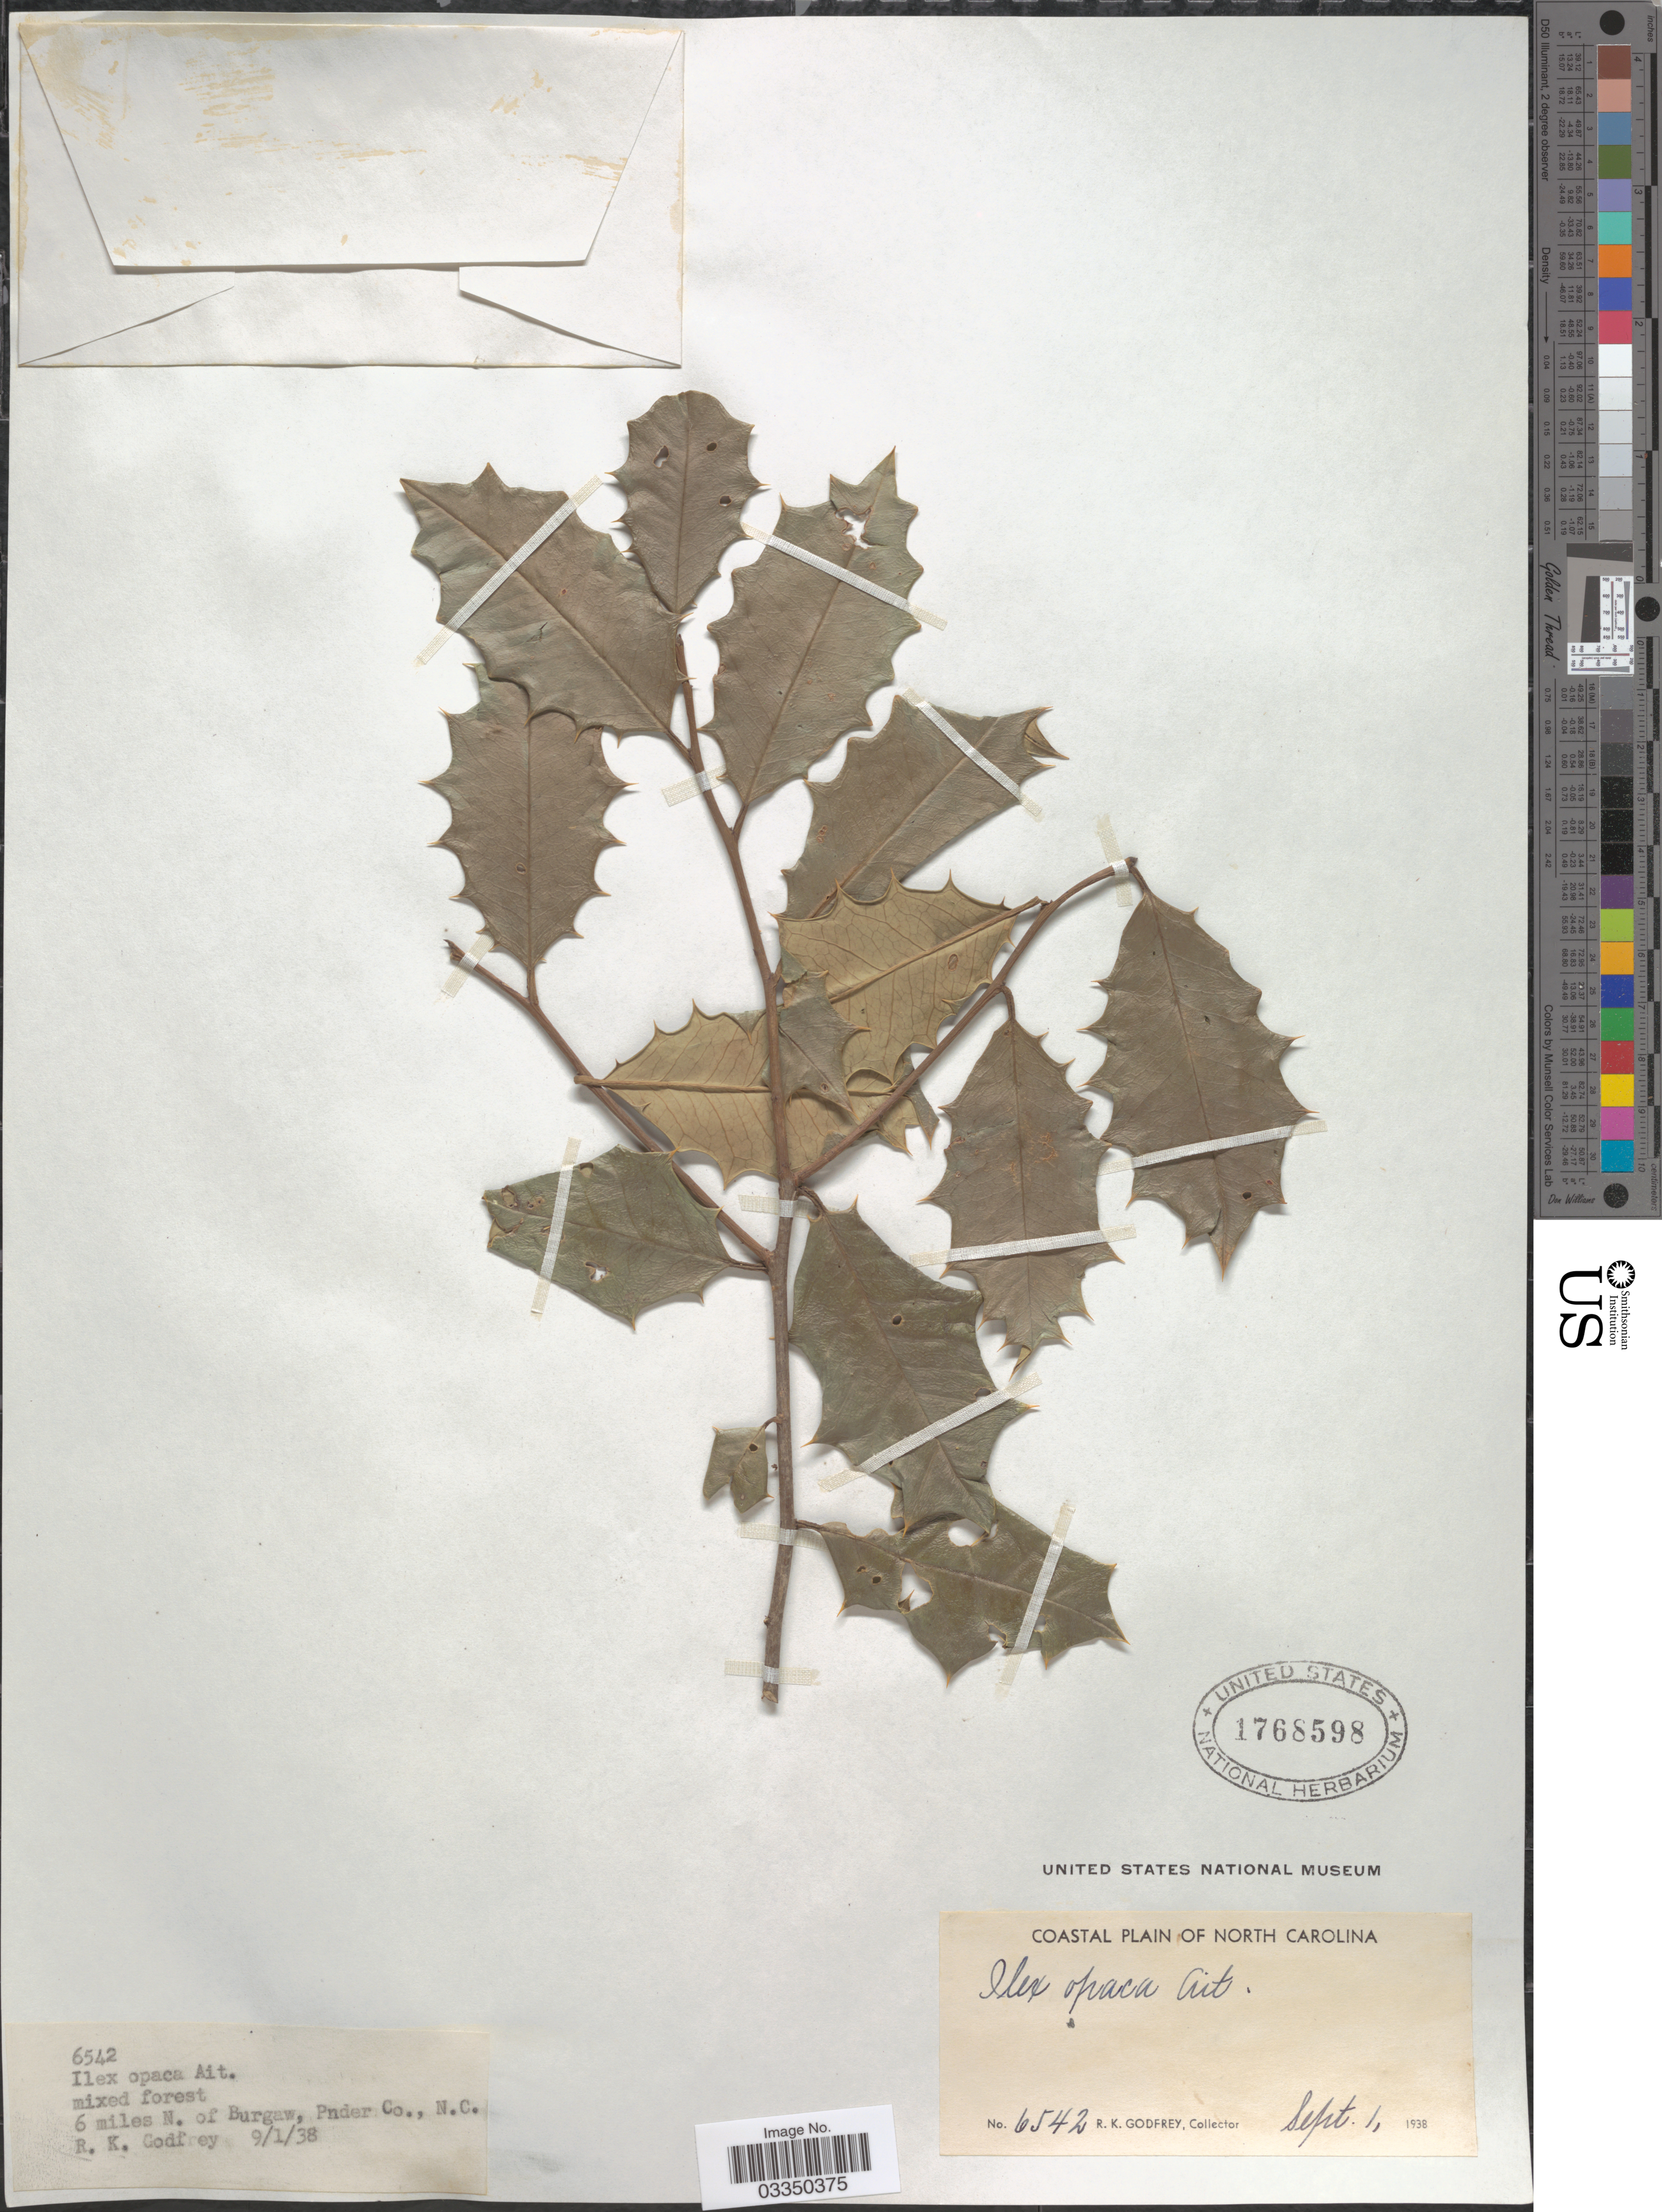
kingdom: Plantae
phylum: Tracheophyta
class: Magnoliopsida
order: Aquifoliales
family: Aquifoliaceae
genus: Ilex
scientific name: Ilex opaca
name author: Aiton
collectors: R. K. Godfrey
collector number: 6542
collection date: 1938-09-01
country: United States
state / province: North Carolina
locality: Coastal Plain of North Carolina. 6 miles N. of Burgaw, Pnder Co.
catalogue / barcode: US 1768598